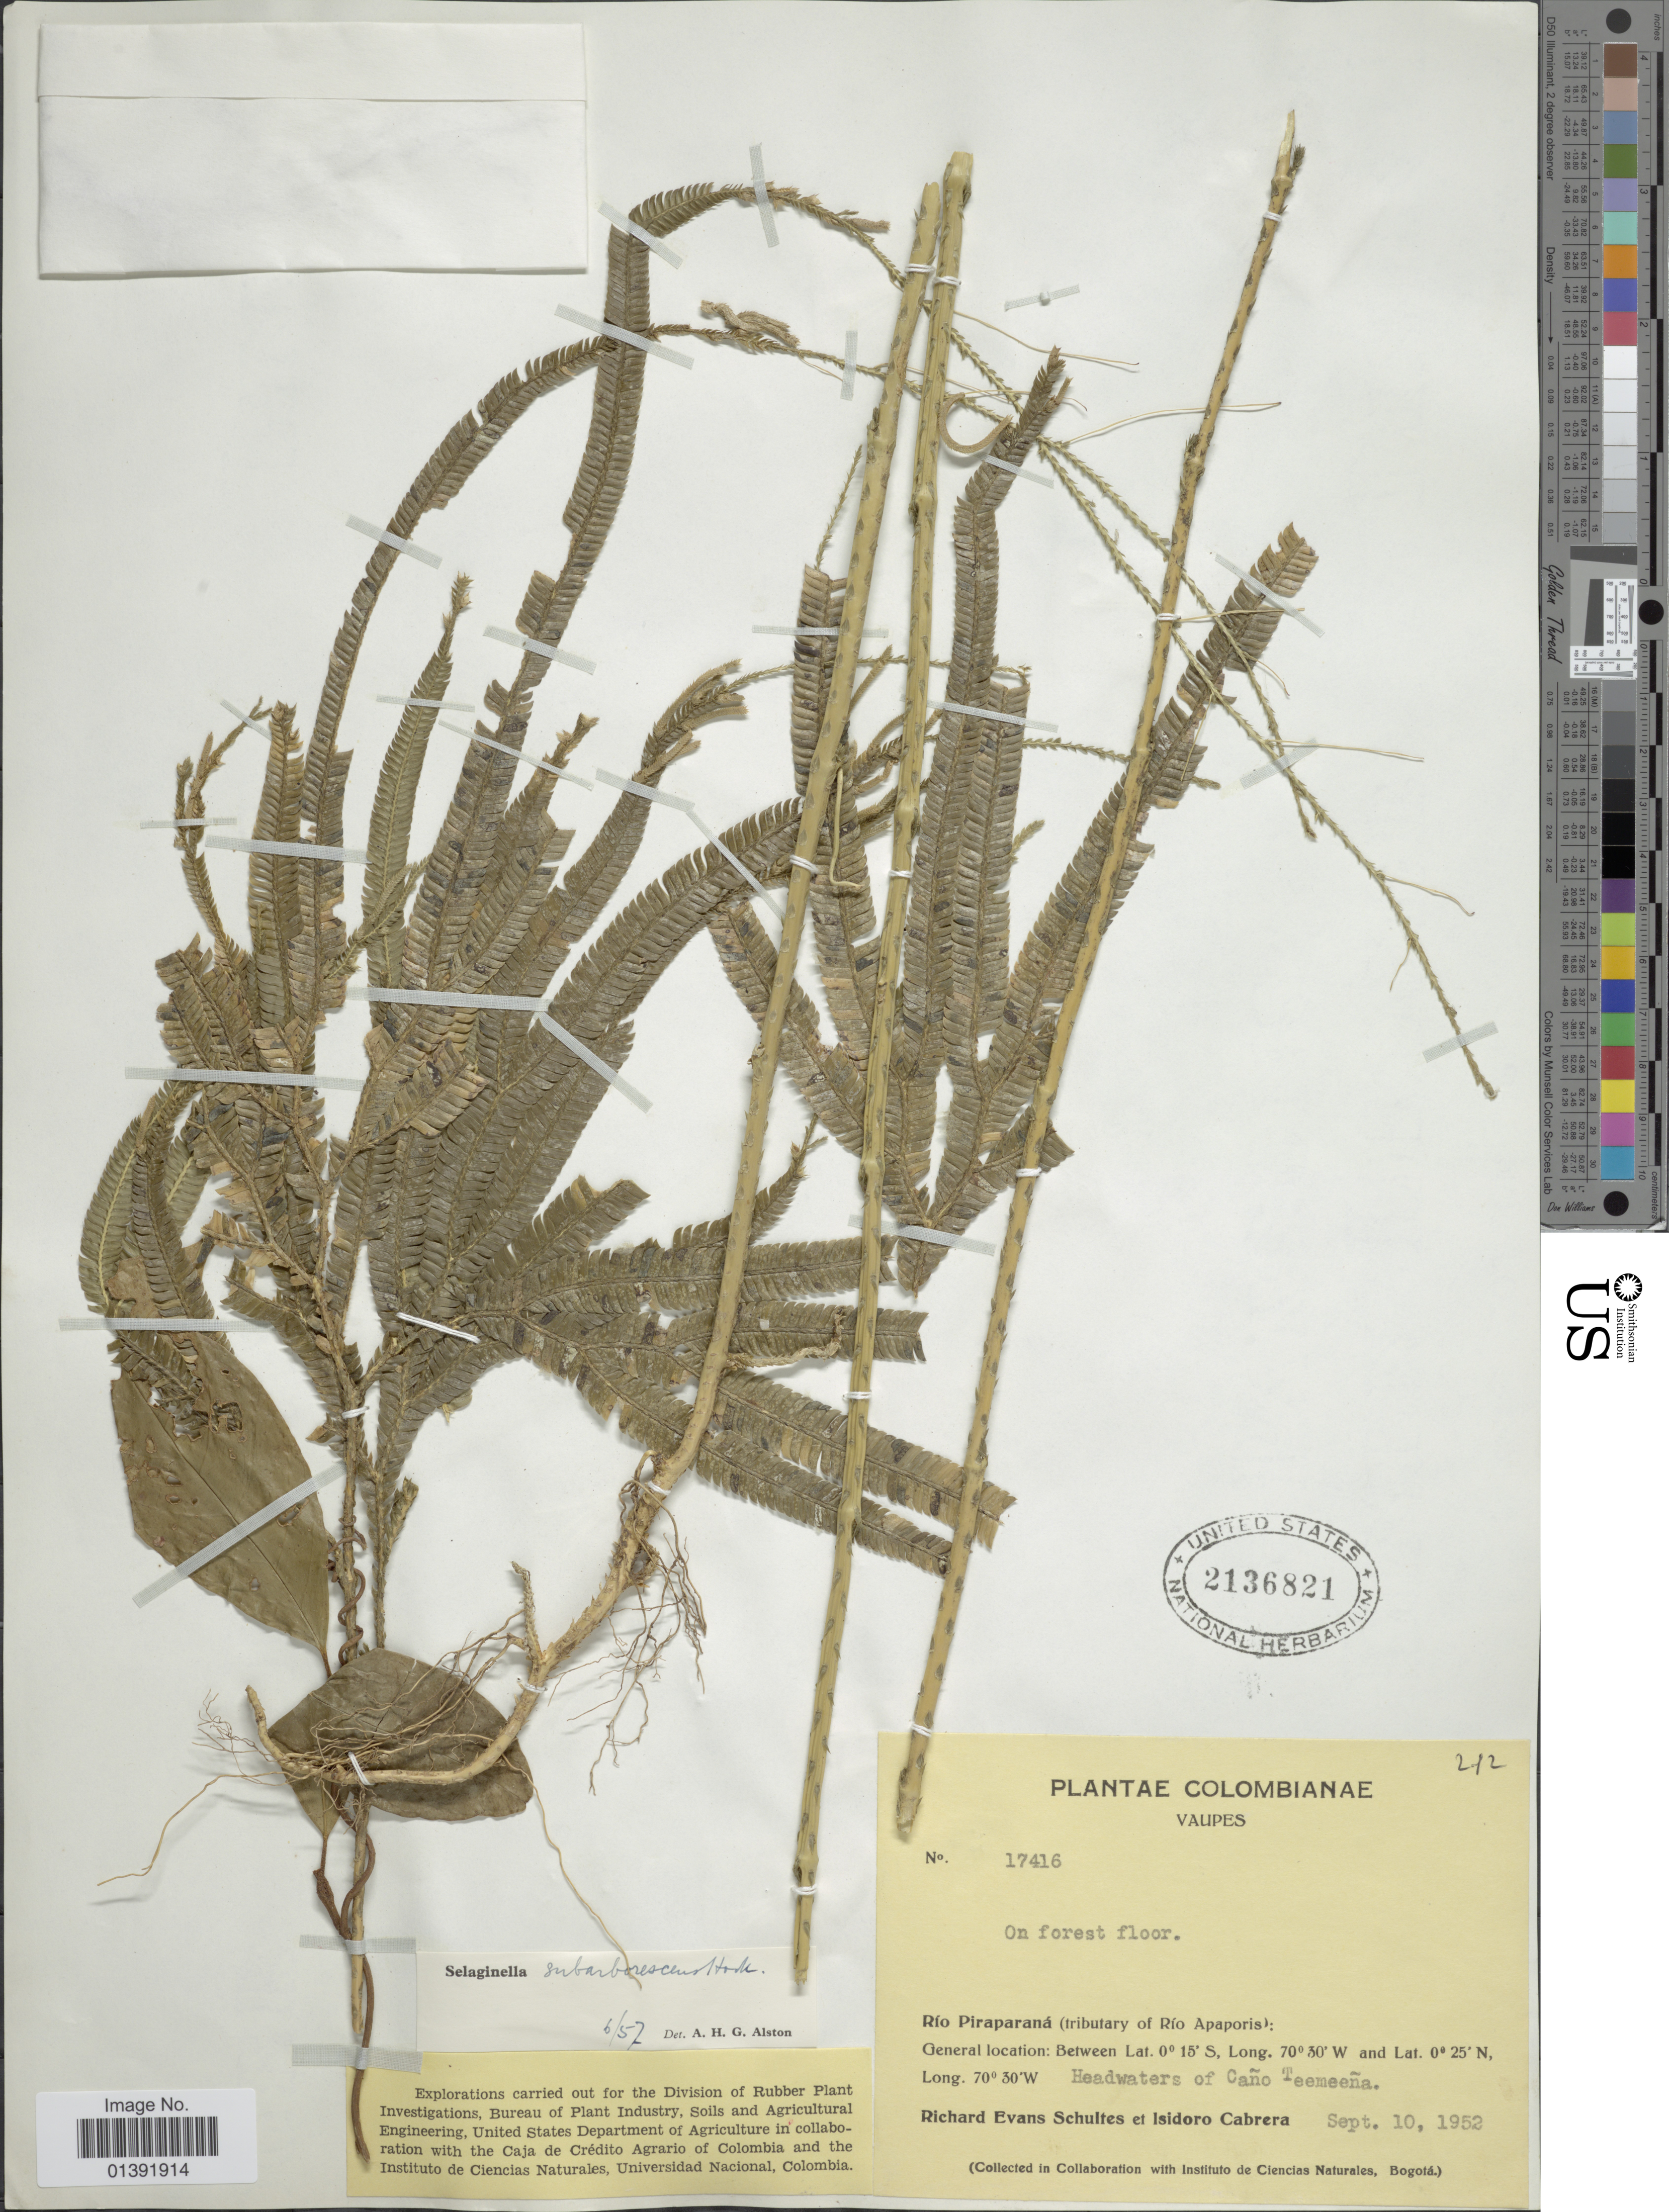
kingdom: Plantae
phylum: Tracheophyta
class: Lycopodiopsida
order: Selaginellales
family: Selaginellaceae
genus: Selaginella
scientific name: Selaginella subarborescens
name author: Hook.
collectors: R. E. Schultes & I. Cabrera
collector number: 17416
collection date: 1952-09-10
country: Colombia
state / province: Vaupés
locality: Rio Piraparaná (tributary of Rio Apaporis), Headwaters of Caño Teemeeña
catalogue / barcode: US 2136822